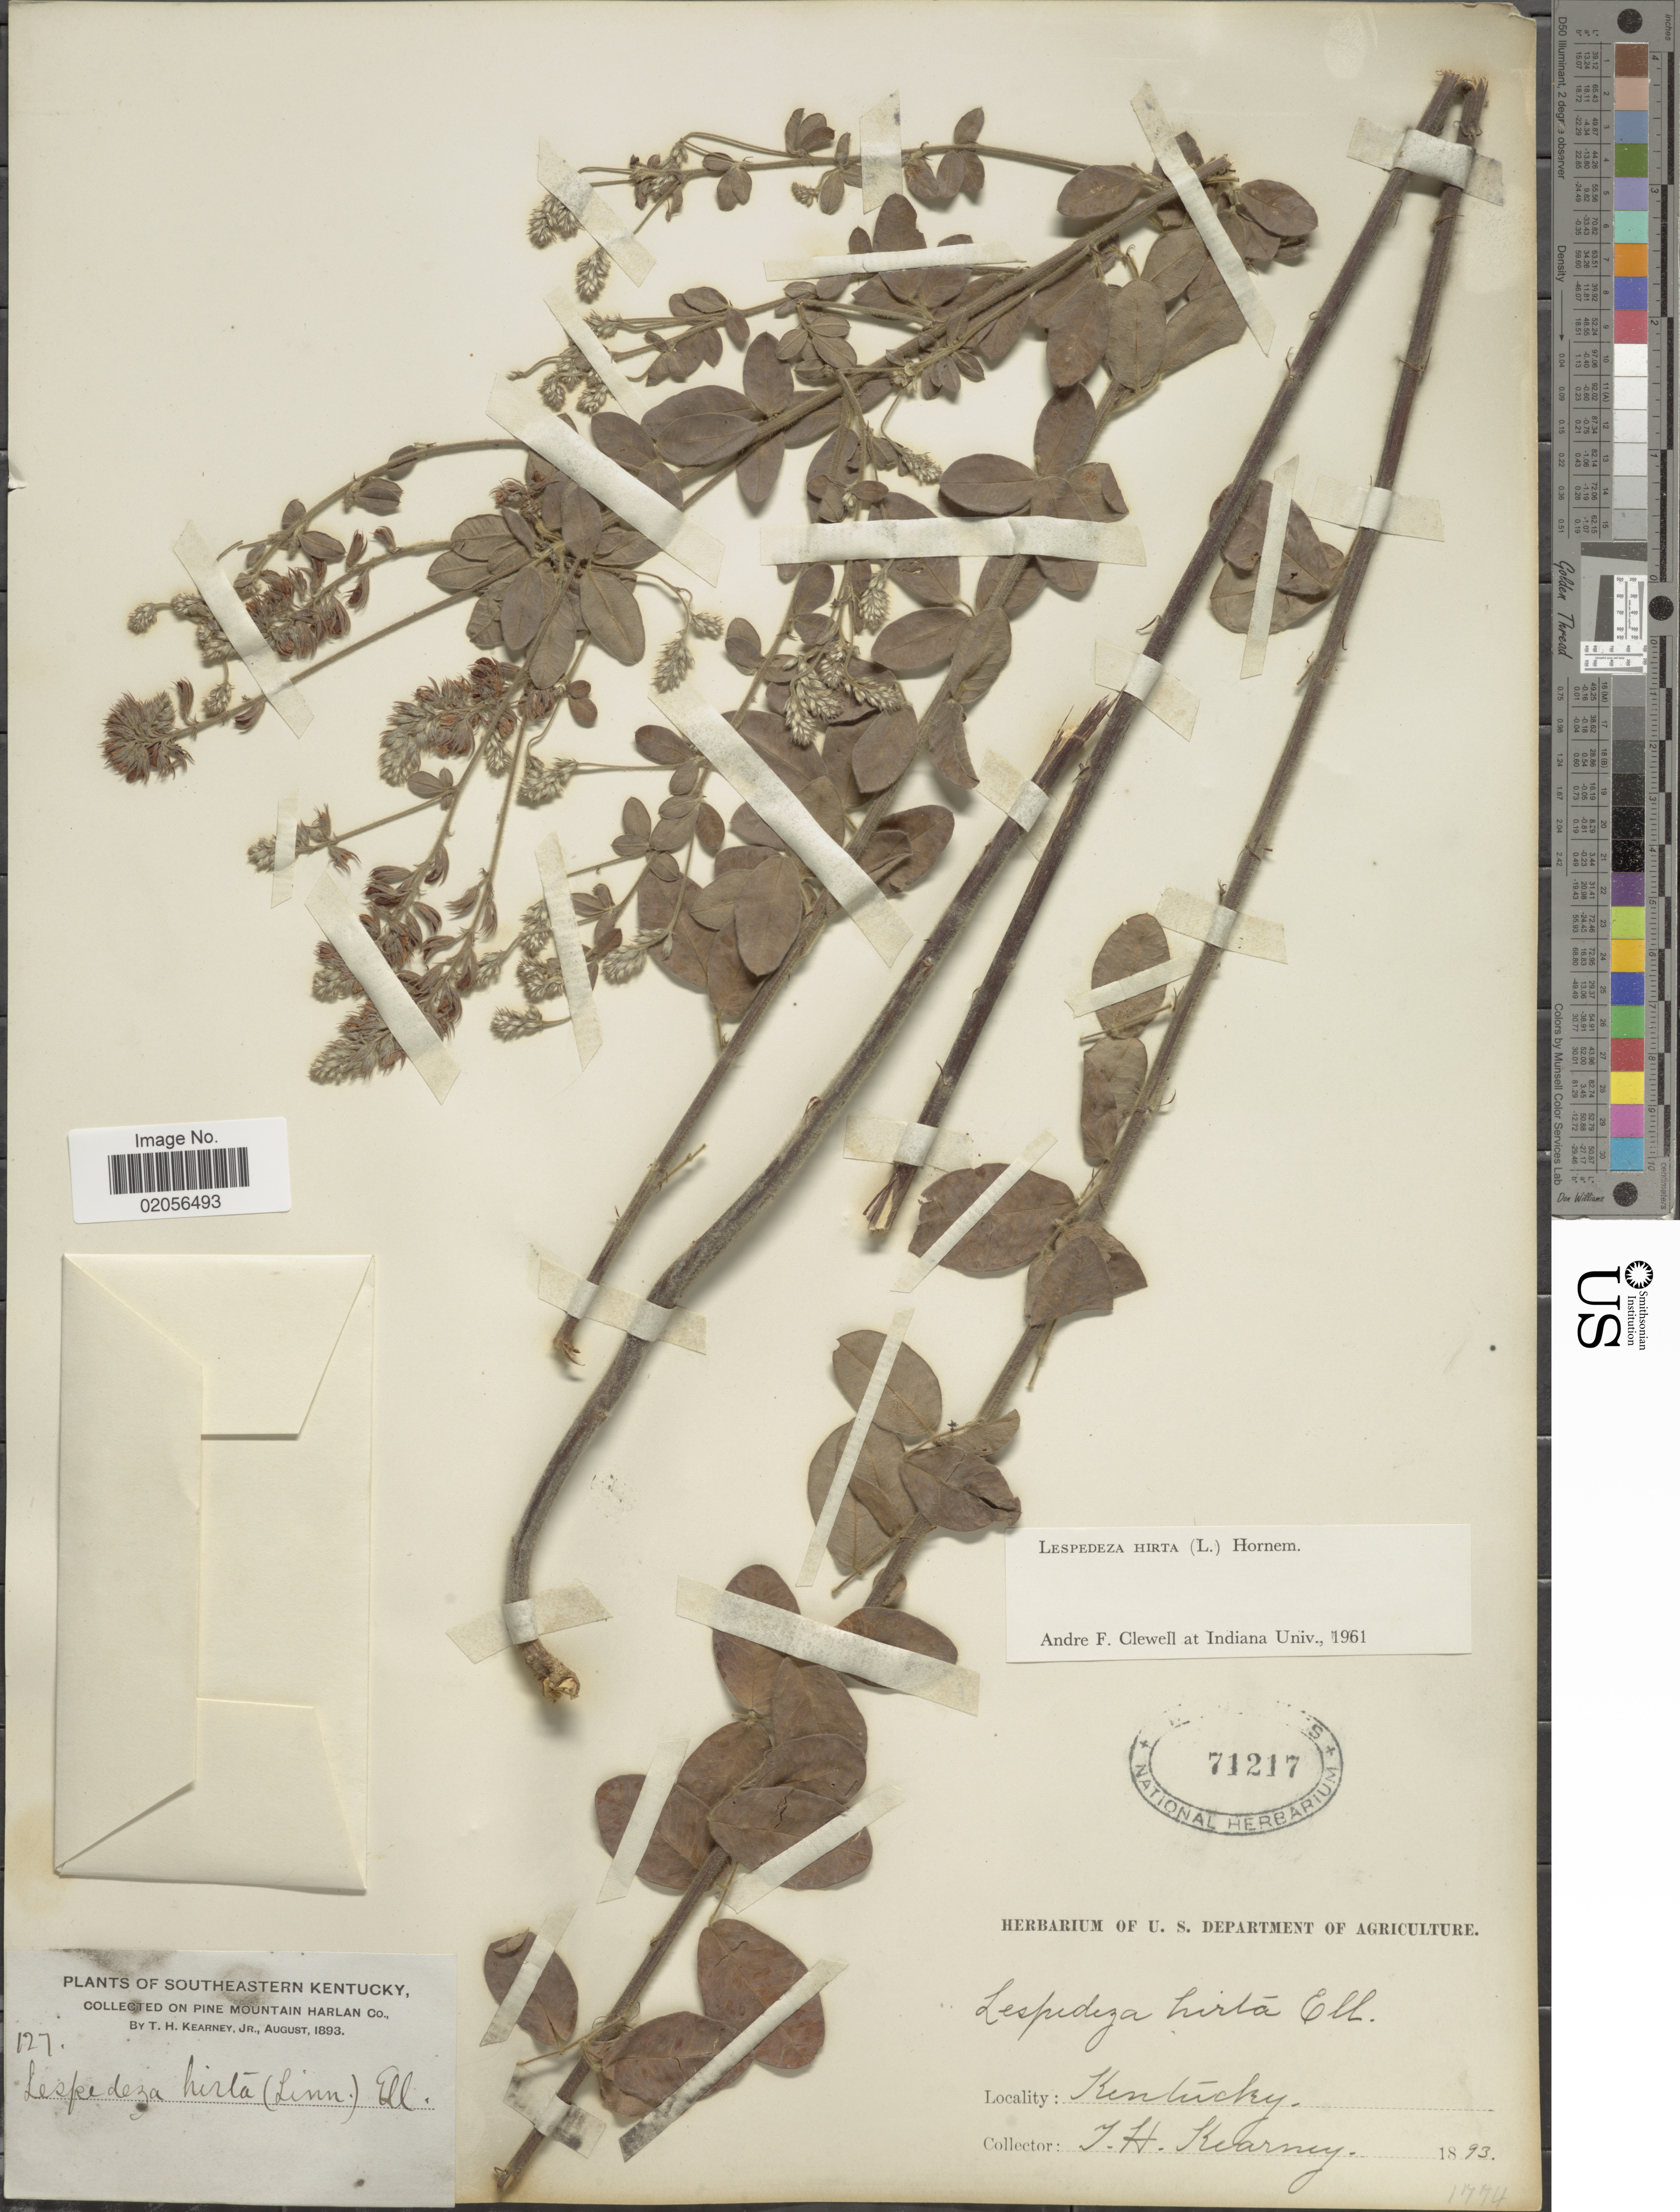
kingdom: Plantae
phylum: Tracheophyta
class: Magnoliopsida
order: Fabales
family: Fabaceae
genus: Lespedeza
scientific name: Lespedeza hirta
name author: (L.) Hornem.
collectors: T. H. Kearney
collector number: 127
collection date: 1893-08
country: United States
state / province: Kentucky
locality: Southeastern Kentucky, Pine Mountain, Harlan Co.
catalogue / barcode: US 71217